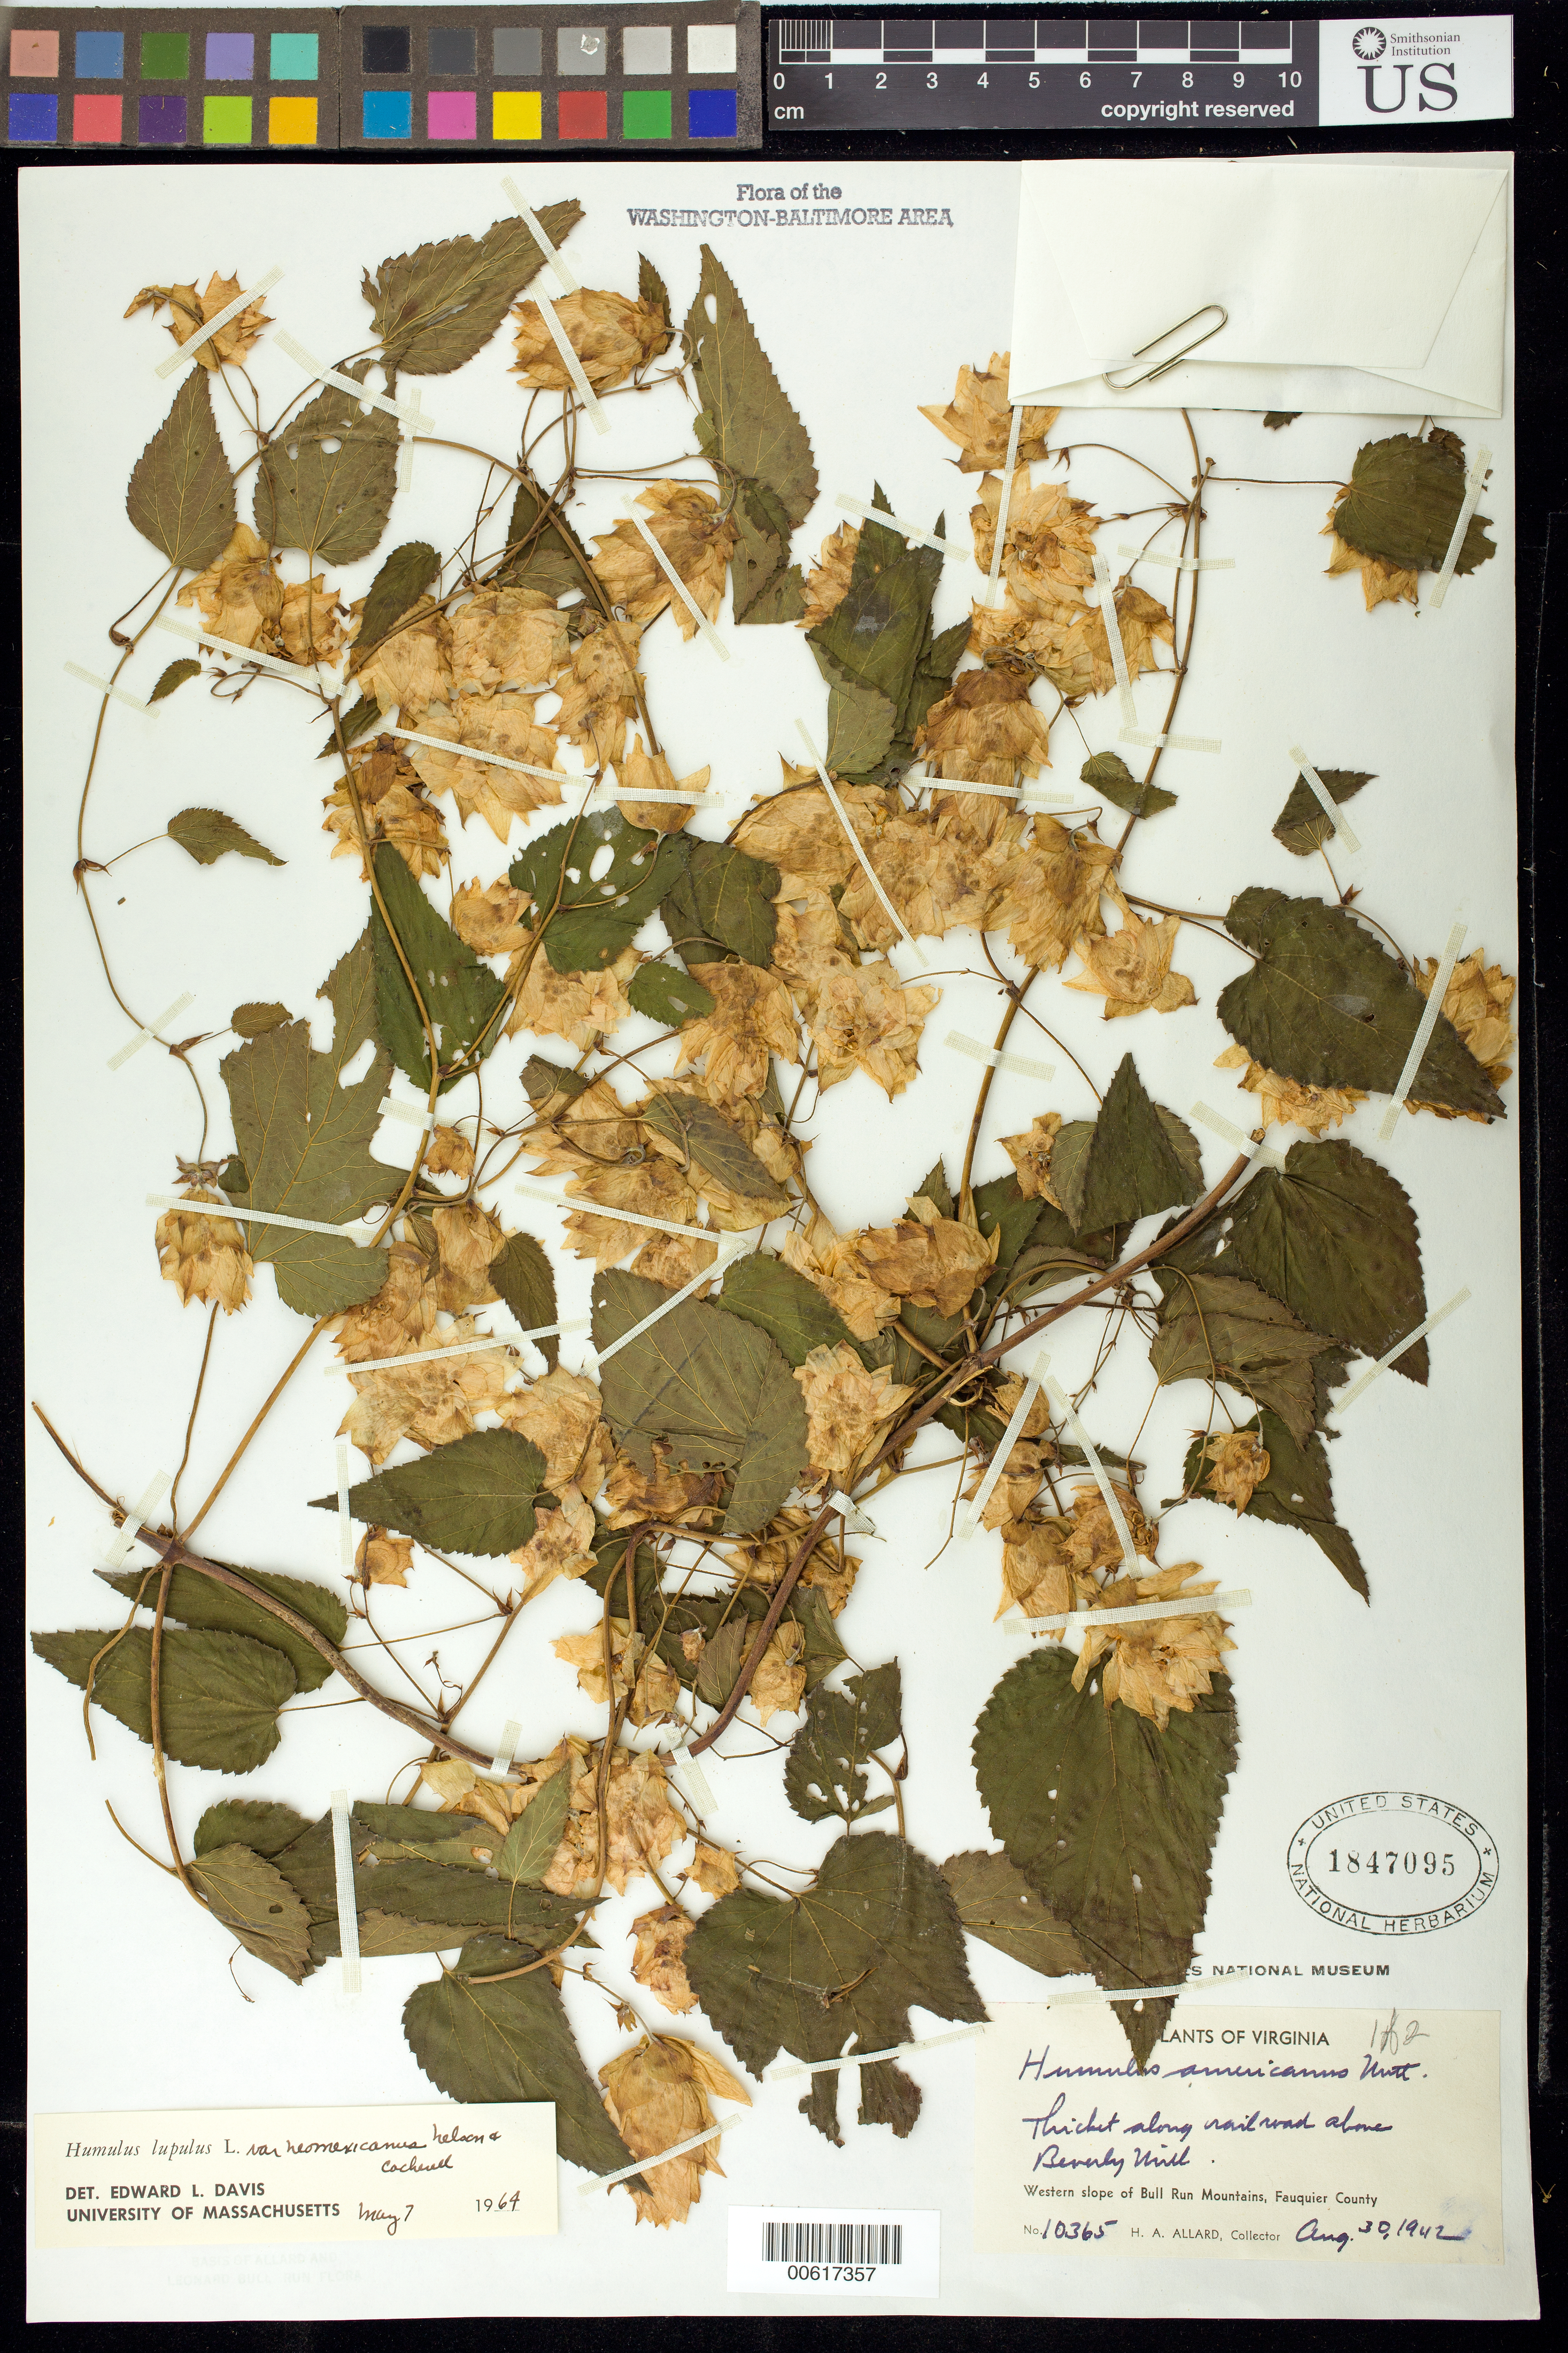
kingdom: Plantae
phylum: Tracheophyta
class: Magnoliopsida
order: Rosales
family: Cannabaceae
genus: Humulus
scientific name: Humulus lupulus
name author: L.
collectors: H. A. Allard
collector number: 10365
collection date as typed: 30 Aug 1942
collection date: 1942-08-30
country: United States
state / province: Virginia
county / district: Fauquier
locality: Thicket along Railroad above Beverly Mill Bull Run Mts.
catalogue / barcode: US 1847095